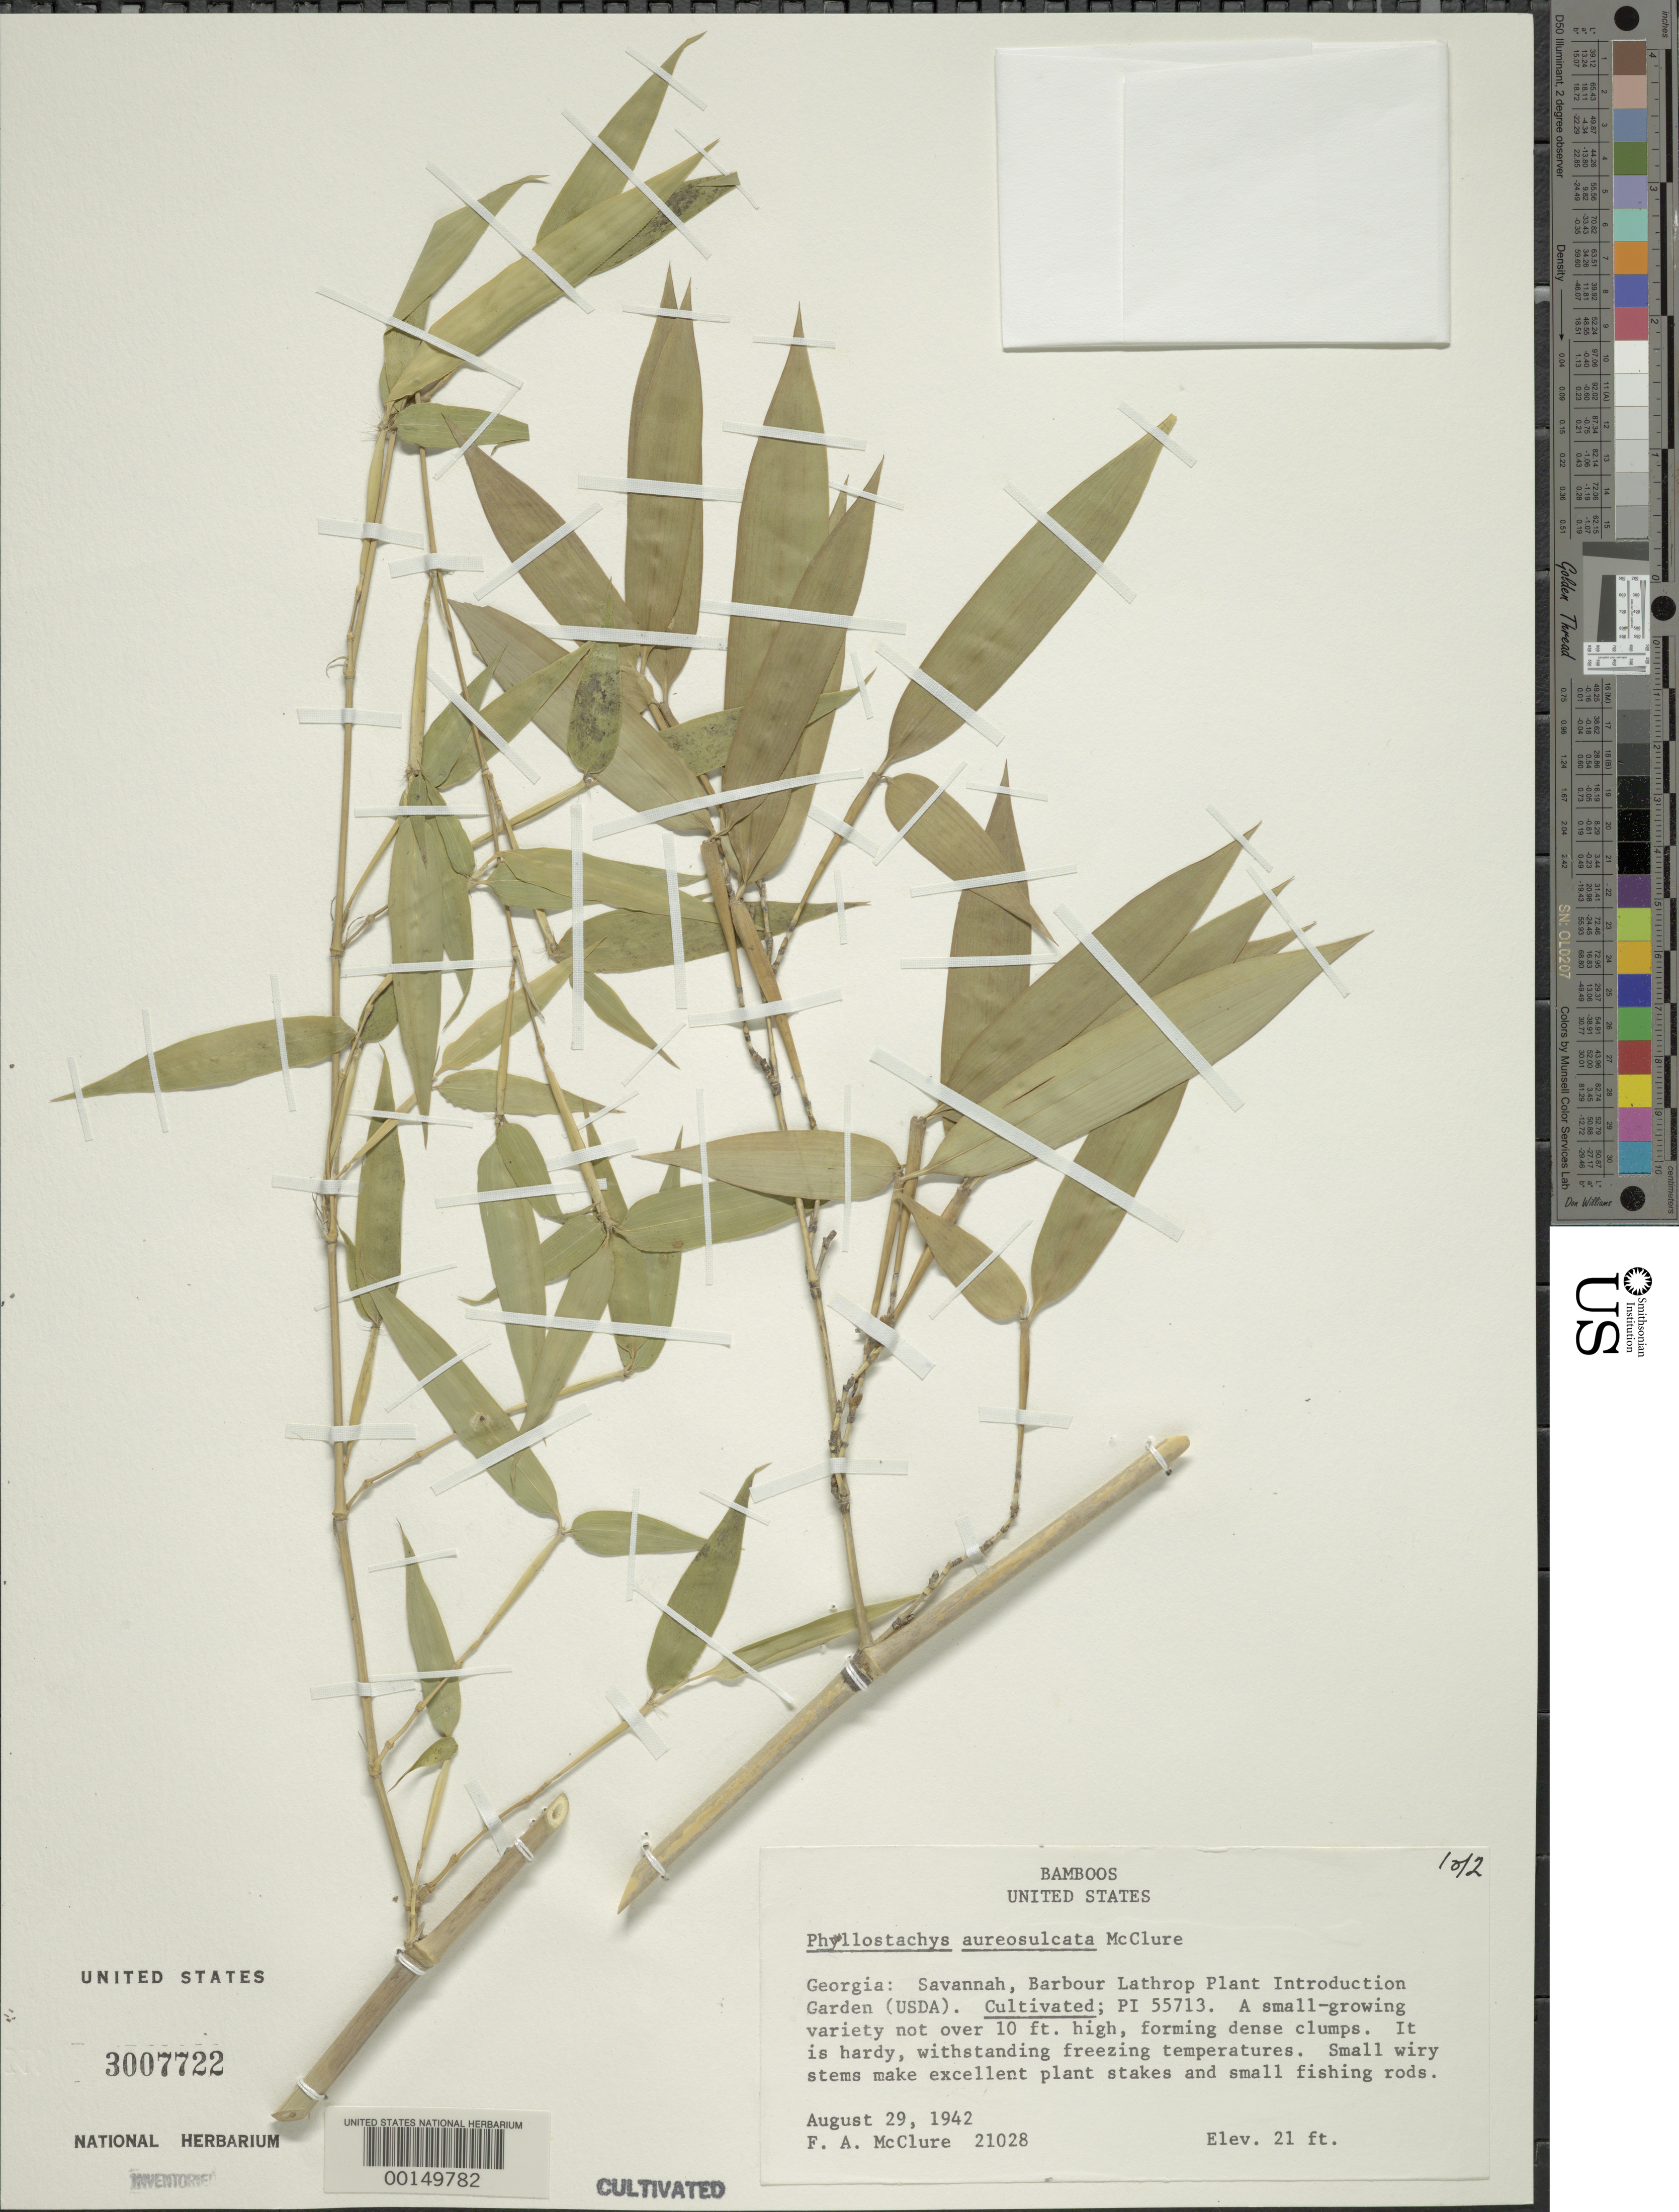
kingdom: Plantae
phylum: Tracheophyta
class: Liliopsida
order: Poales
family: Poaceae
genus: Phyllostachys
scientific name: Phyllostachys aureosulcata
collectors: F. A. McClure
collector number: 21028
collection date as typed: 29 Aug 1942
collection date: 1942-08-29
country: United States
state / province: Georgia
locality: Savannah, barbour lathrop p.i. garden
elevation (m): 6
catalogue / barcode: US 3007722